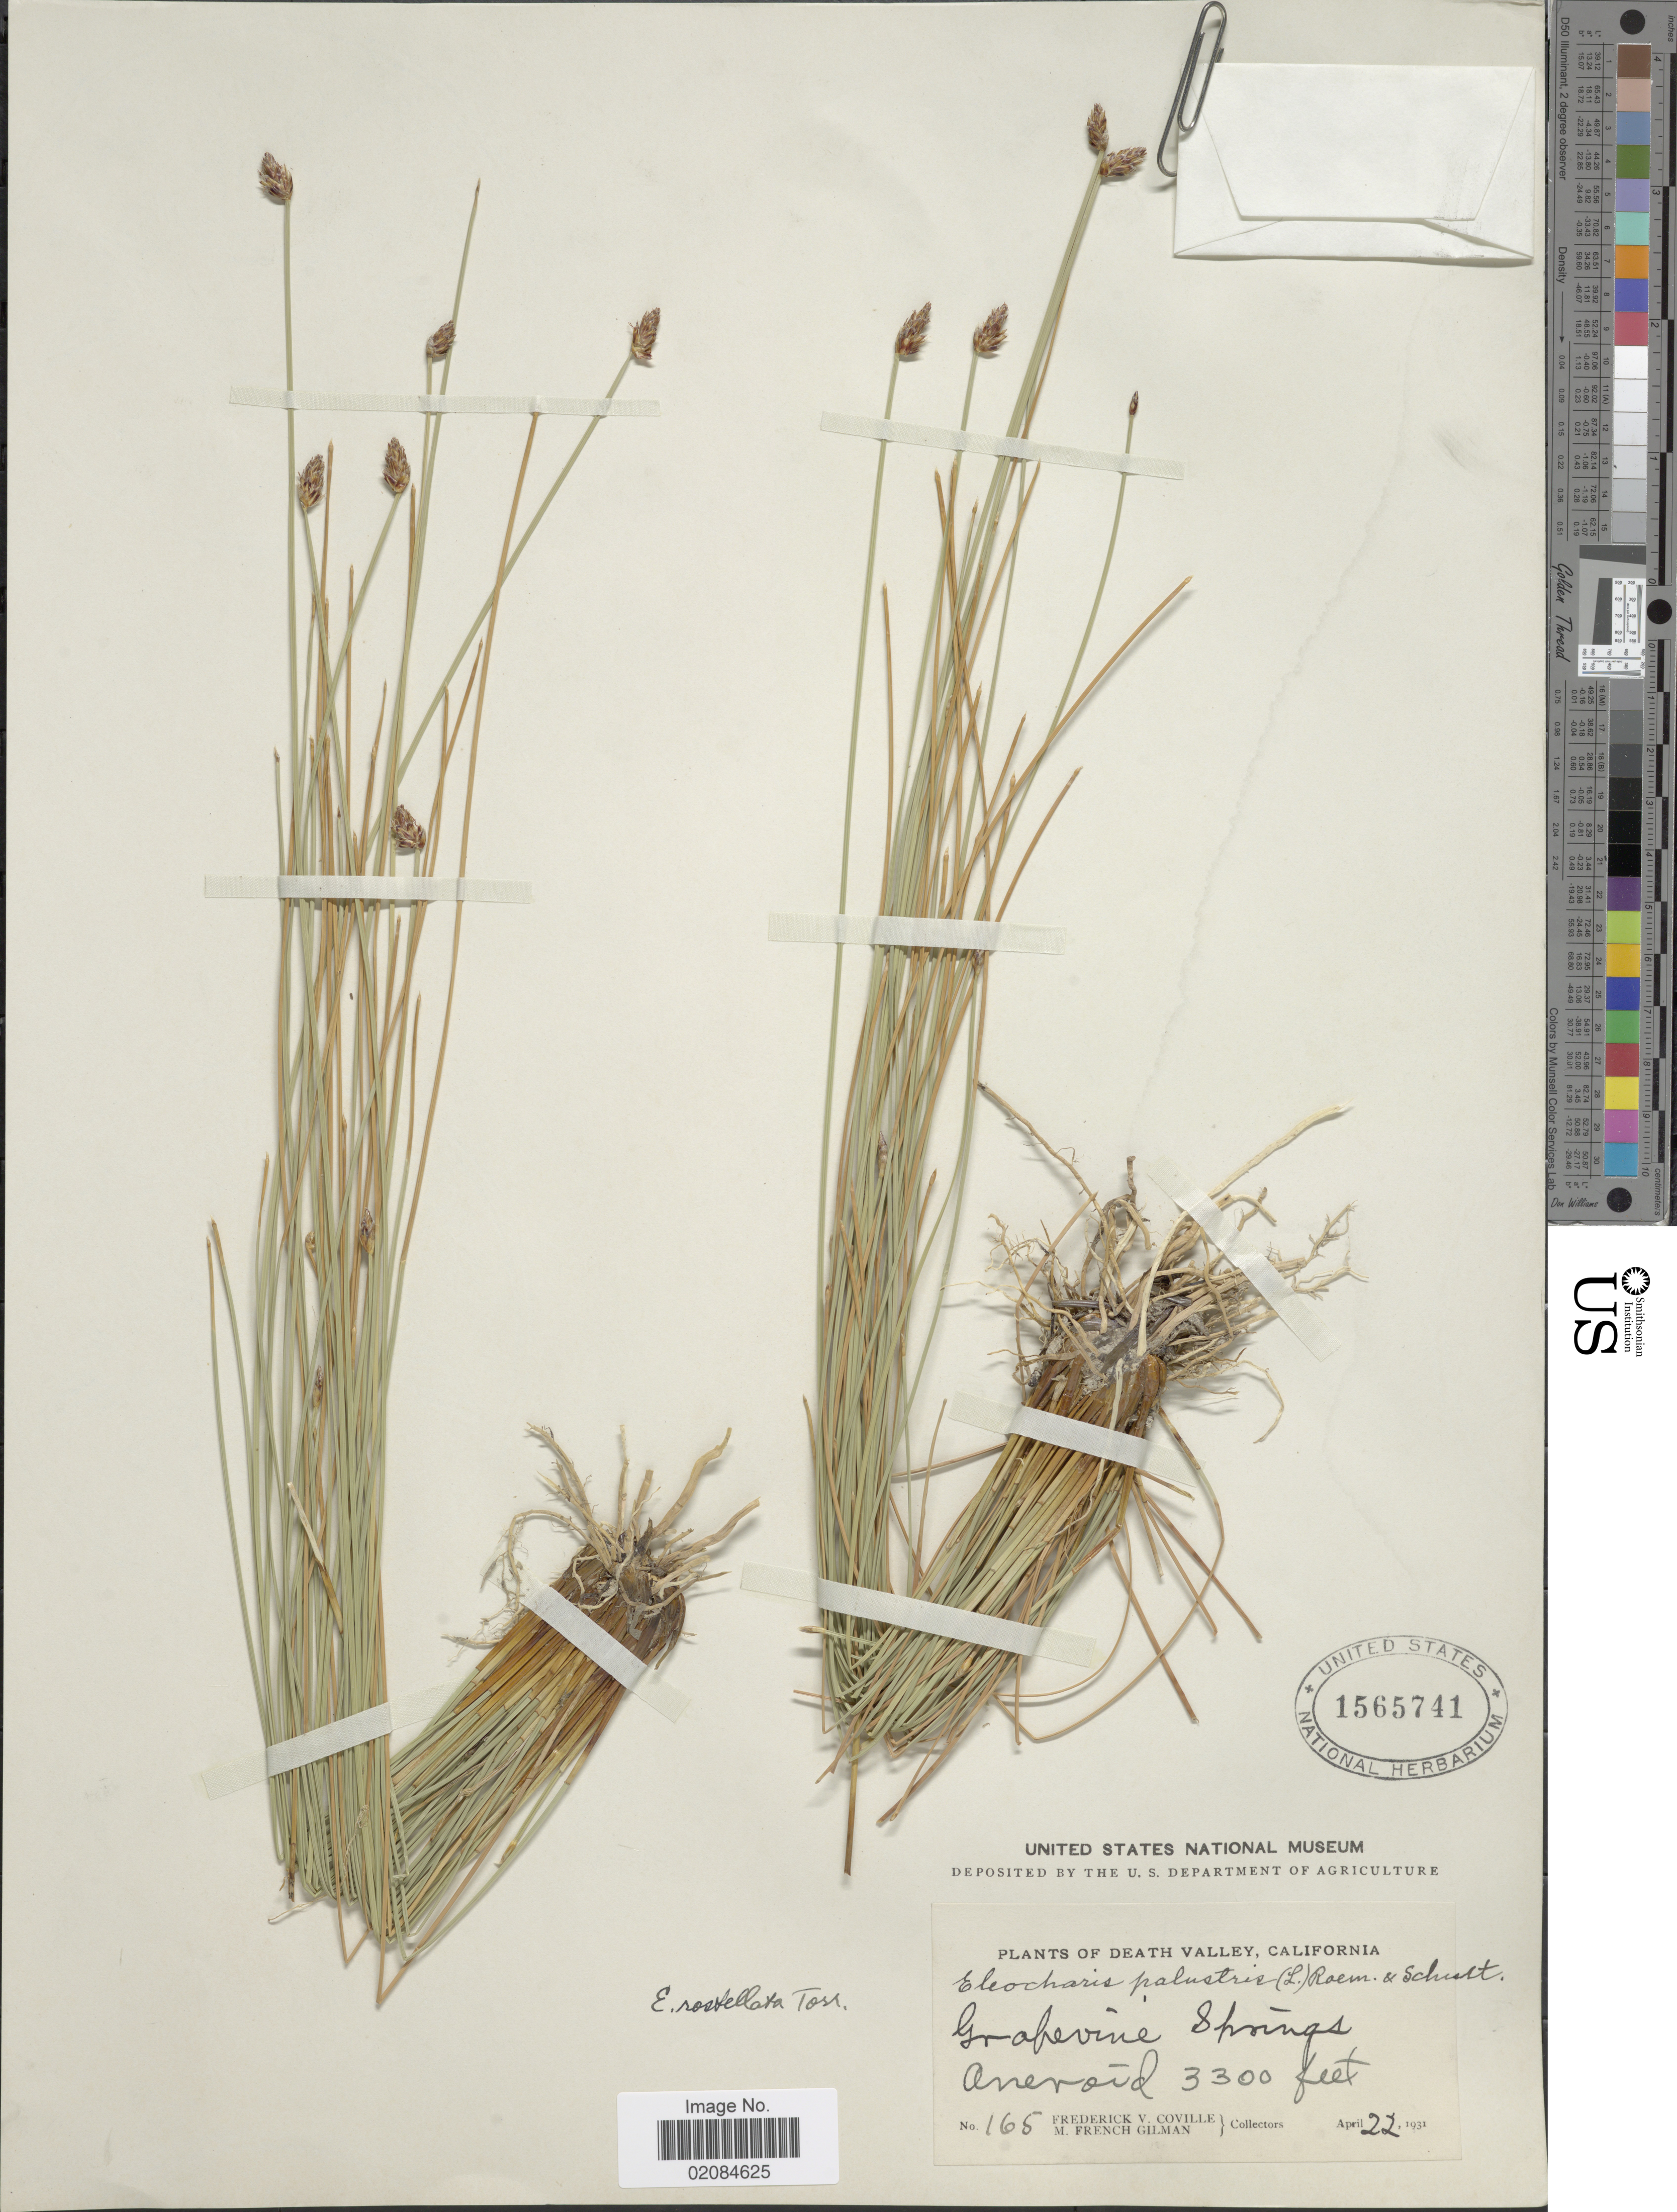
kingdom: Plantae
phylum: Tracheophyta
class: Liliopsida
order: Poales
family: Cyperaceae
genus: Eleocharis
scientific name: Eleocharis rostellata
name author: (Torr.) Torr.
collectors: F. V. Coville & M. F. Gilman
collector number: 165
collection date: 1931-04-22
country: United States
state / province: California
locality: Death Valley. Grapevine Springs. Aneroid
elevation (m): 1006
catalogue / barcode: US 1565741